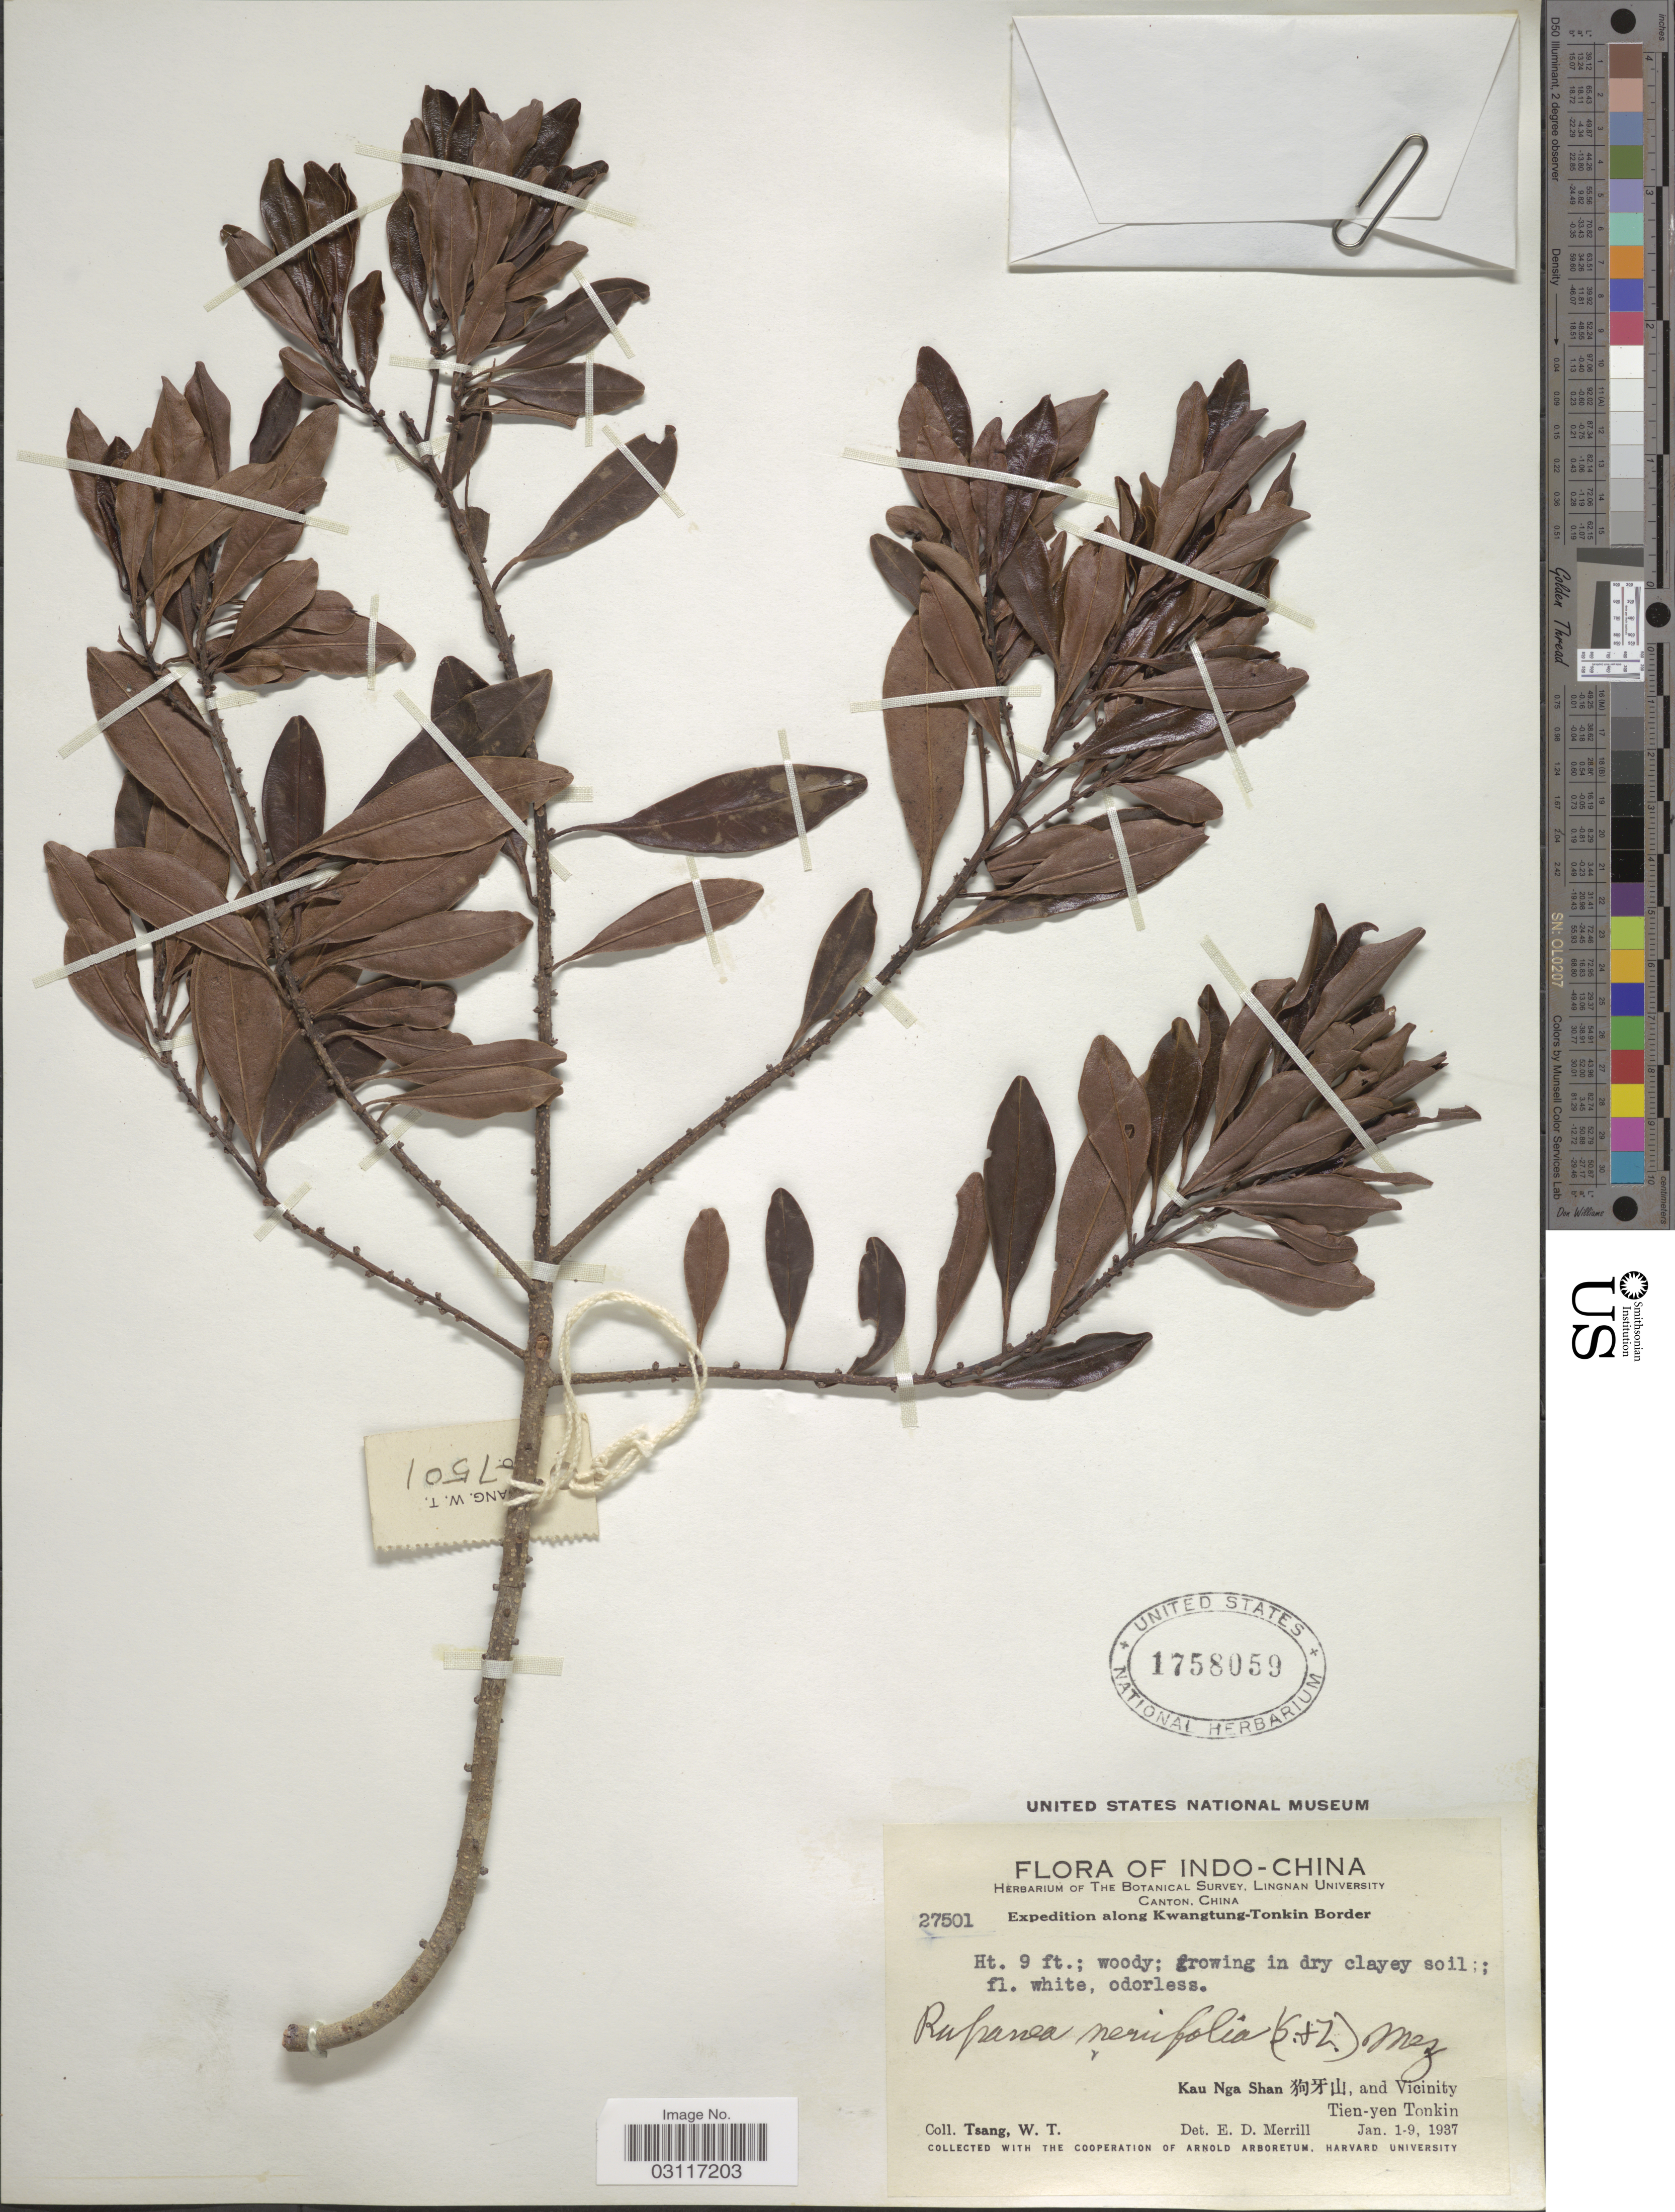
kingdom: Plantae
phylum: Tracheophyta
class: Magnoliopsida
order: Ericales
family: Primulaceae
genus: Myrsine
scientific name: Myrsine seguinii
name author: H. Lév.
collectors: W. T. Tsang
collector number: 27501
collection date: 1937-01-01/1937-01-09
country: Vietnam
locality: Indo-China. Along Kwangtung-Tonkin Border. Kau Nga Shan, and Vicinity Tien-yen Tonkin.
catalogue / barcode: US 1758059